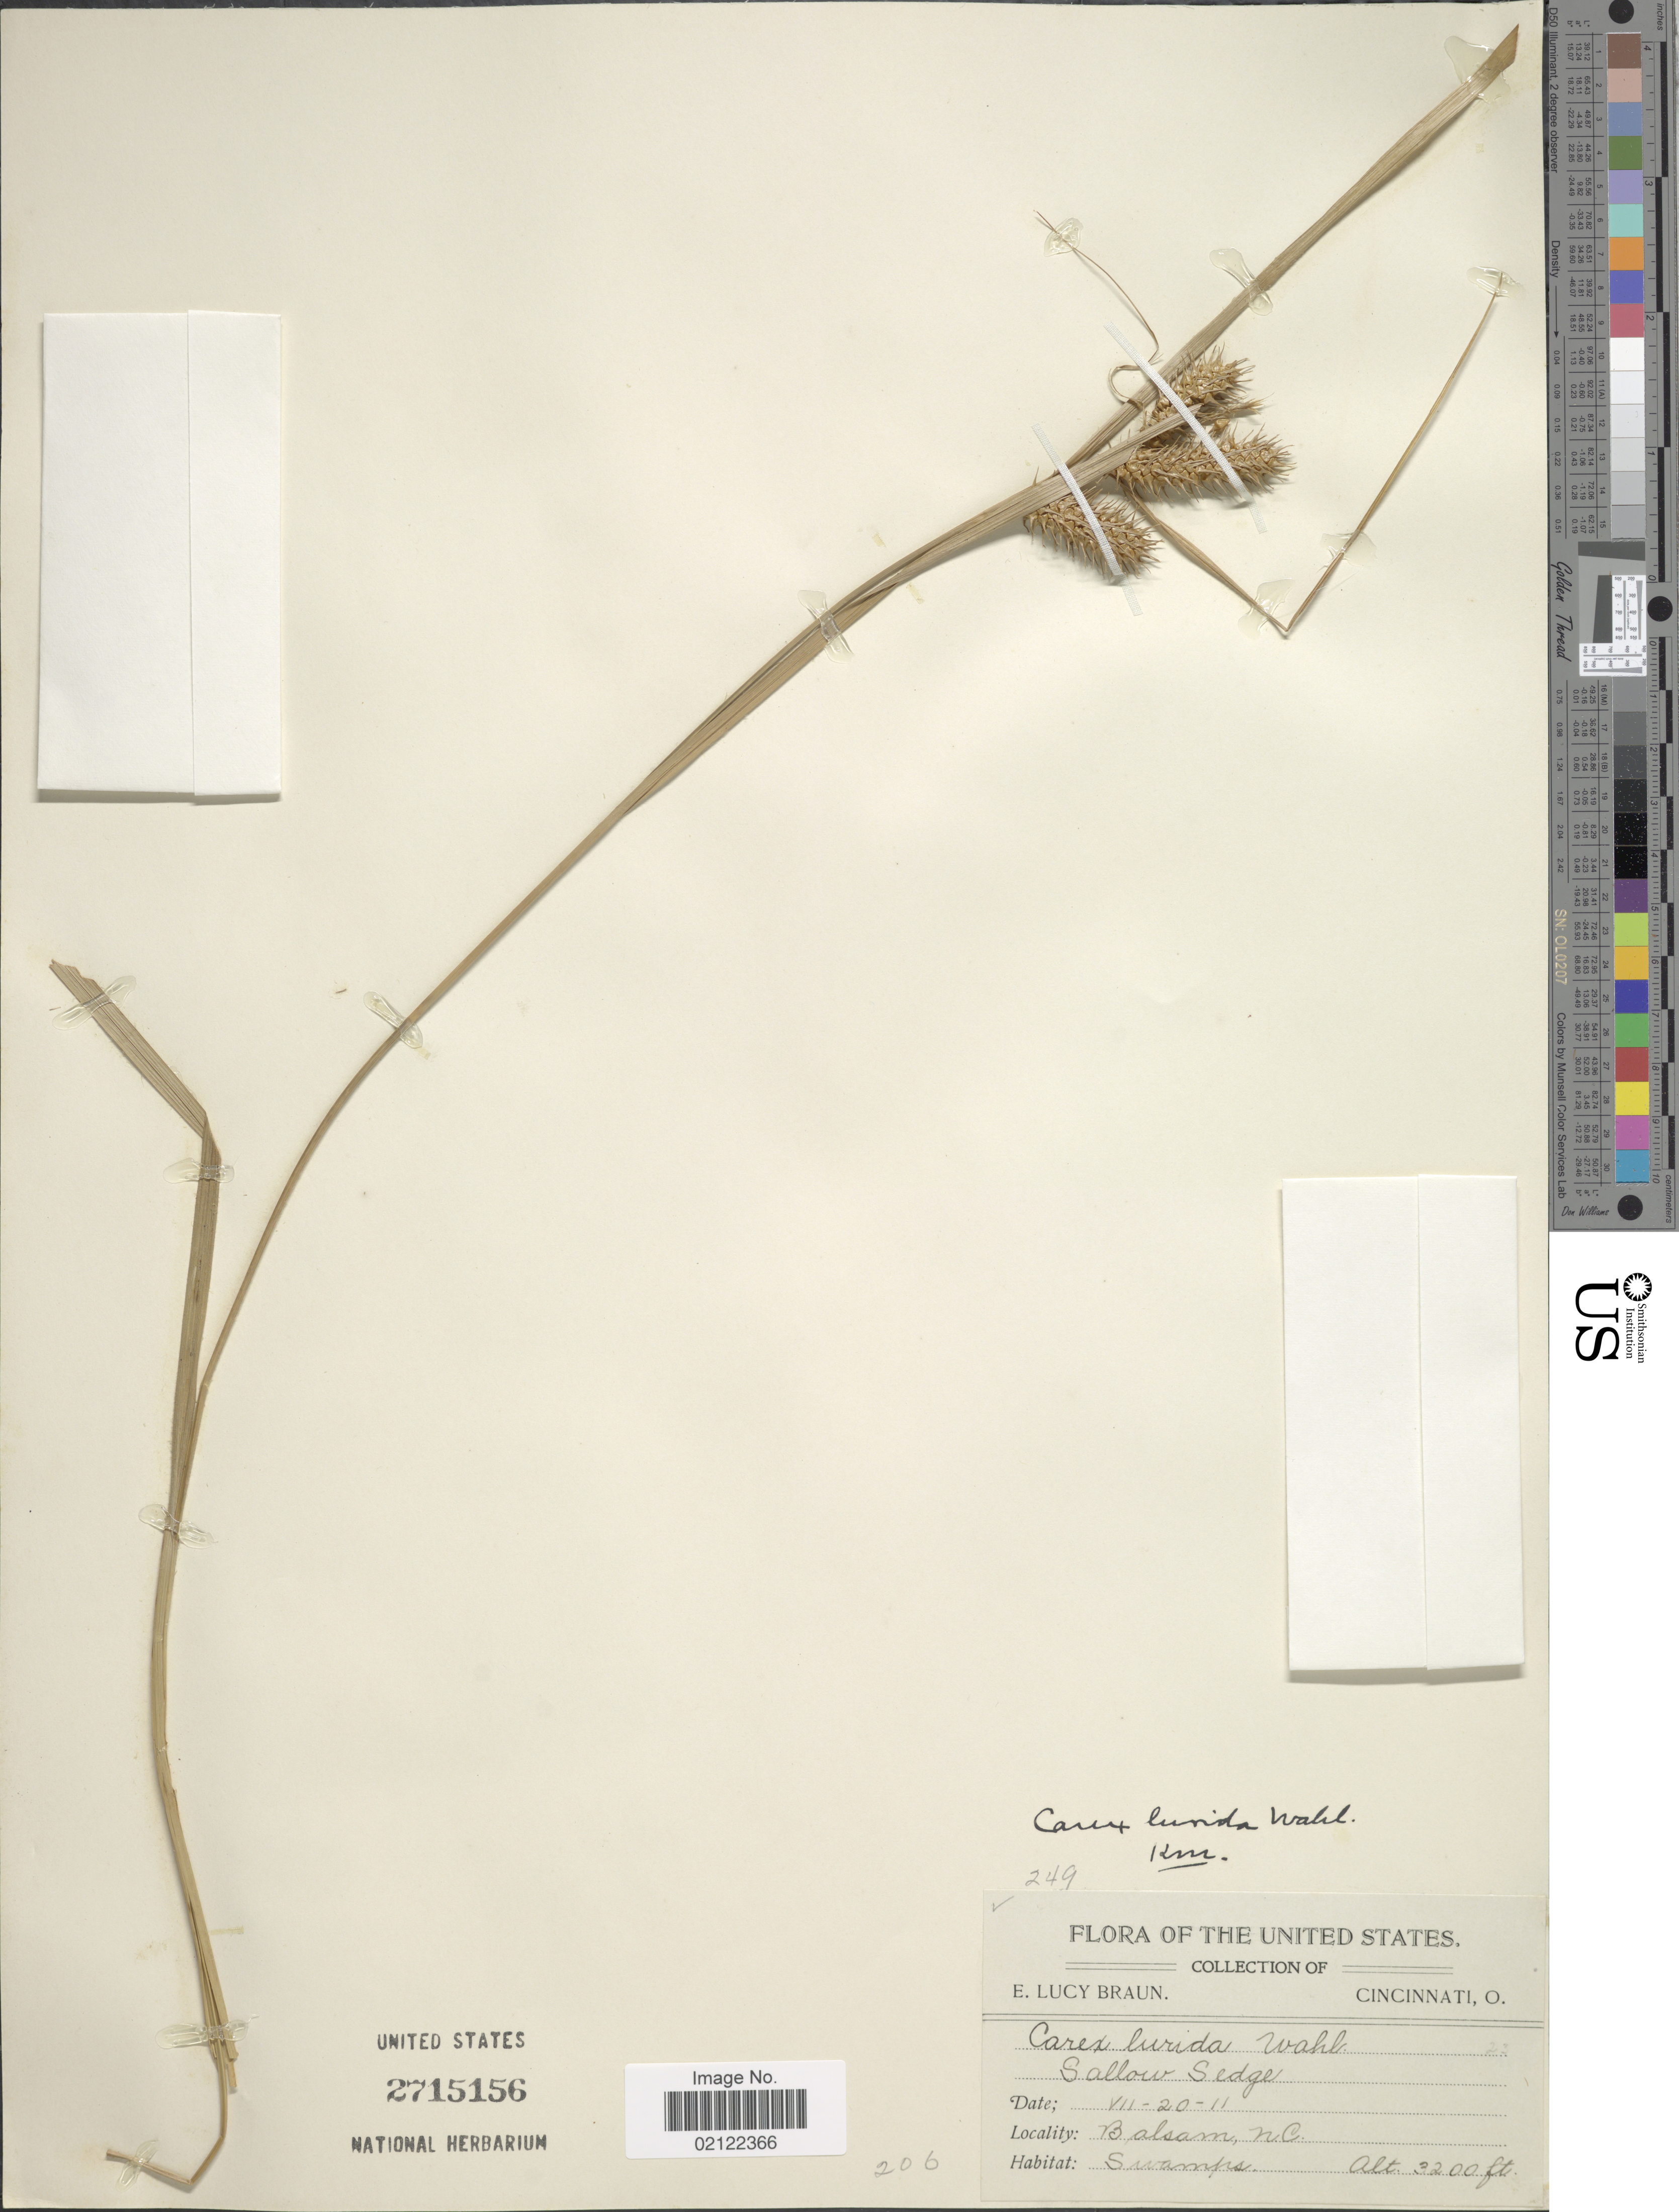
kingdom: Plantae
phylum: Tracheophyta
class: Liliopsida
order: Poales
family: Cyperaceae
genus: Carex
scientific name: Carex lurida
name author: Wahlenb.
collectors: E. L. Braun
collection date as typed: Transcribed d/m/y: 20/7/11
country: United States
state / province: North Carolina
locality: Sallow Sedge. Balsam, NC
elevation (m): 975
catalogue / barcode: US 2715156